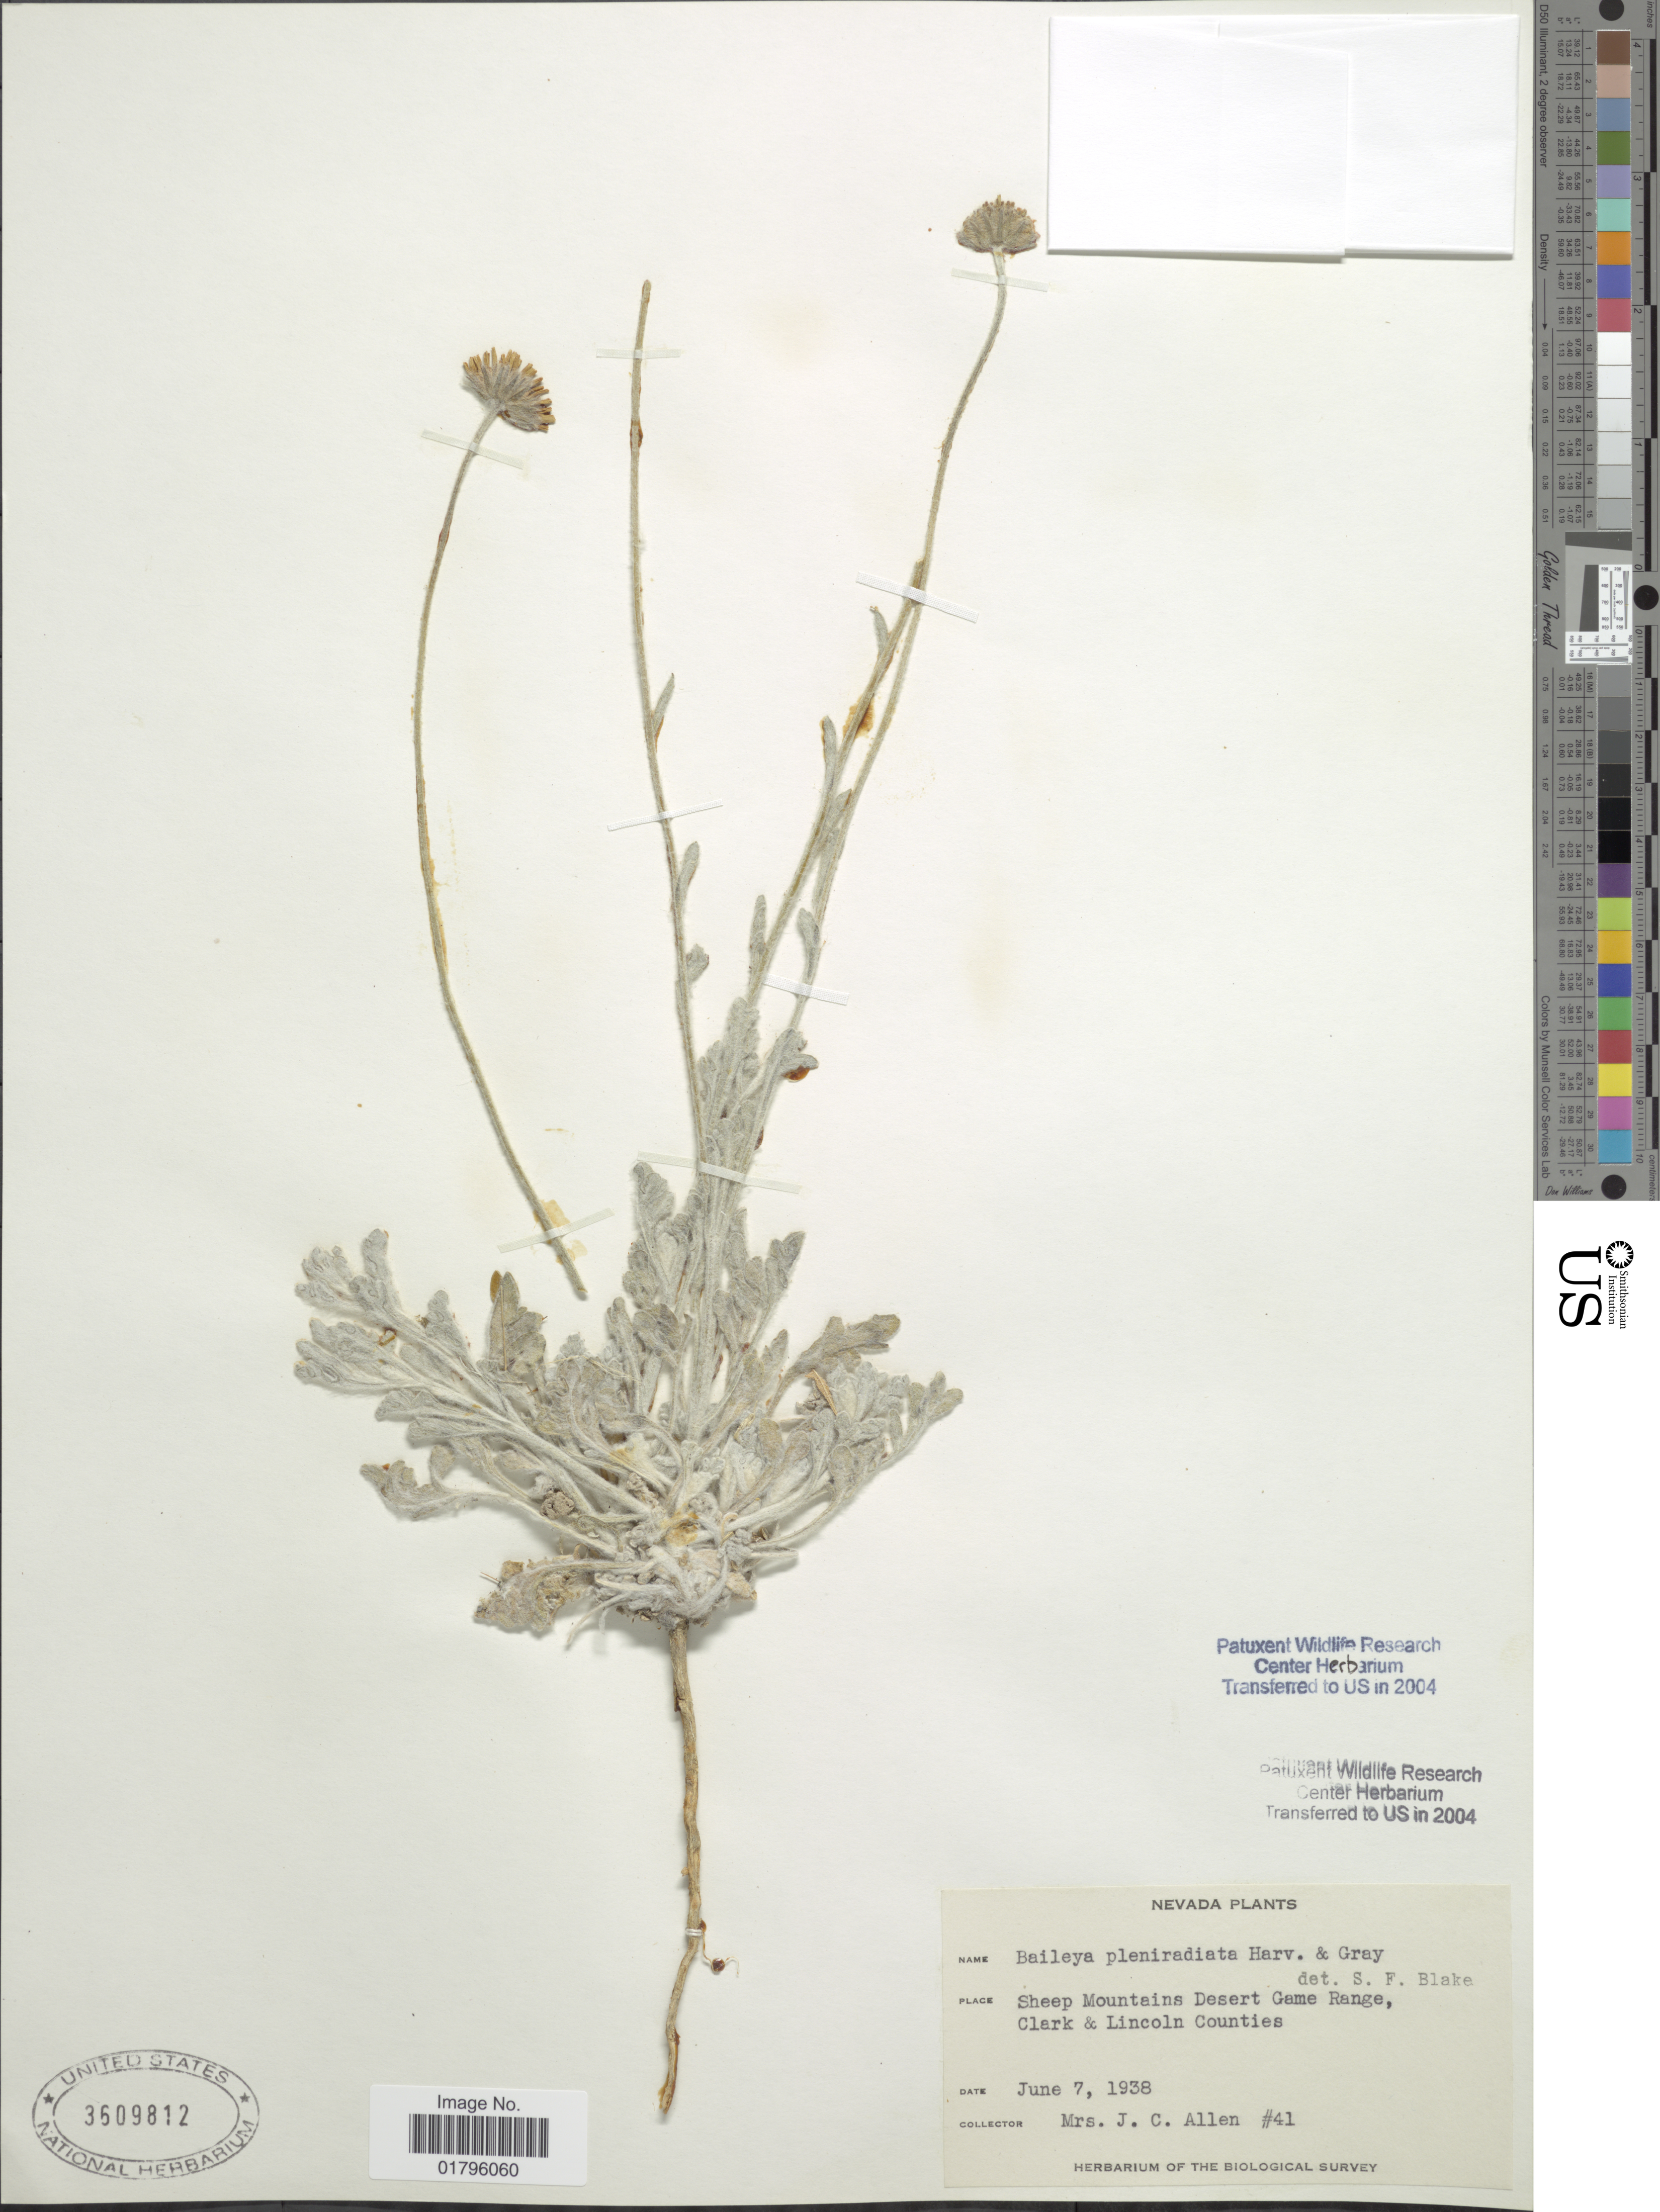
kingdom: Plantae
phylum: Tracheophyta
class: Magnoliopsida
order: Asterales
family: Asteraceae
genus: Baileya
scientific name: Baileya pleniradiata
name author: Harv. & A. Gray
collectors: Mrs. J. C. Allen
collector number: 41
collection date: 1938-06-07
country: United States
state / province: Nevada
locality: Sheep Mountains Desert Game Range, Clark & Lincoln Counties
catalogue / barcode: US 3609812